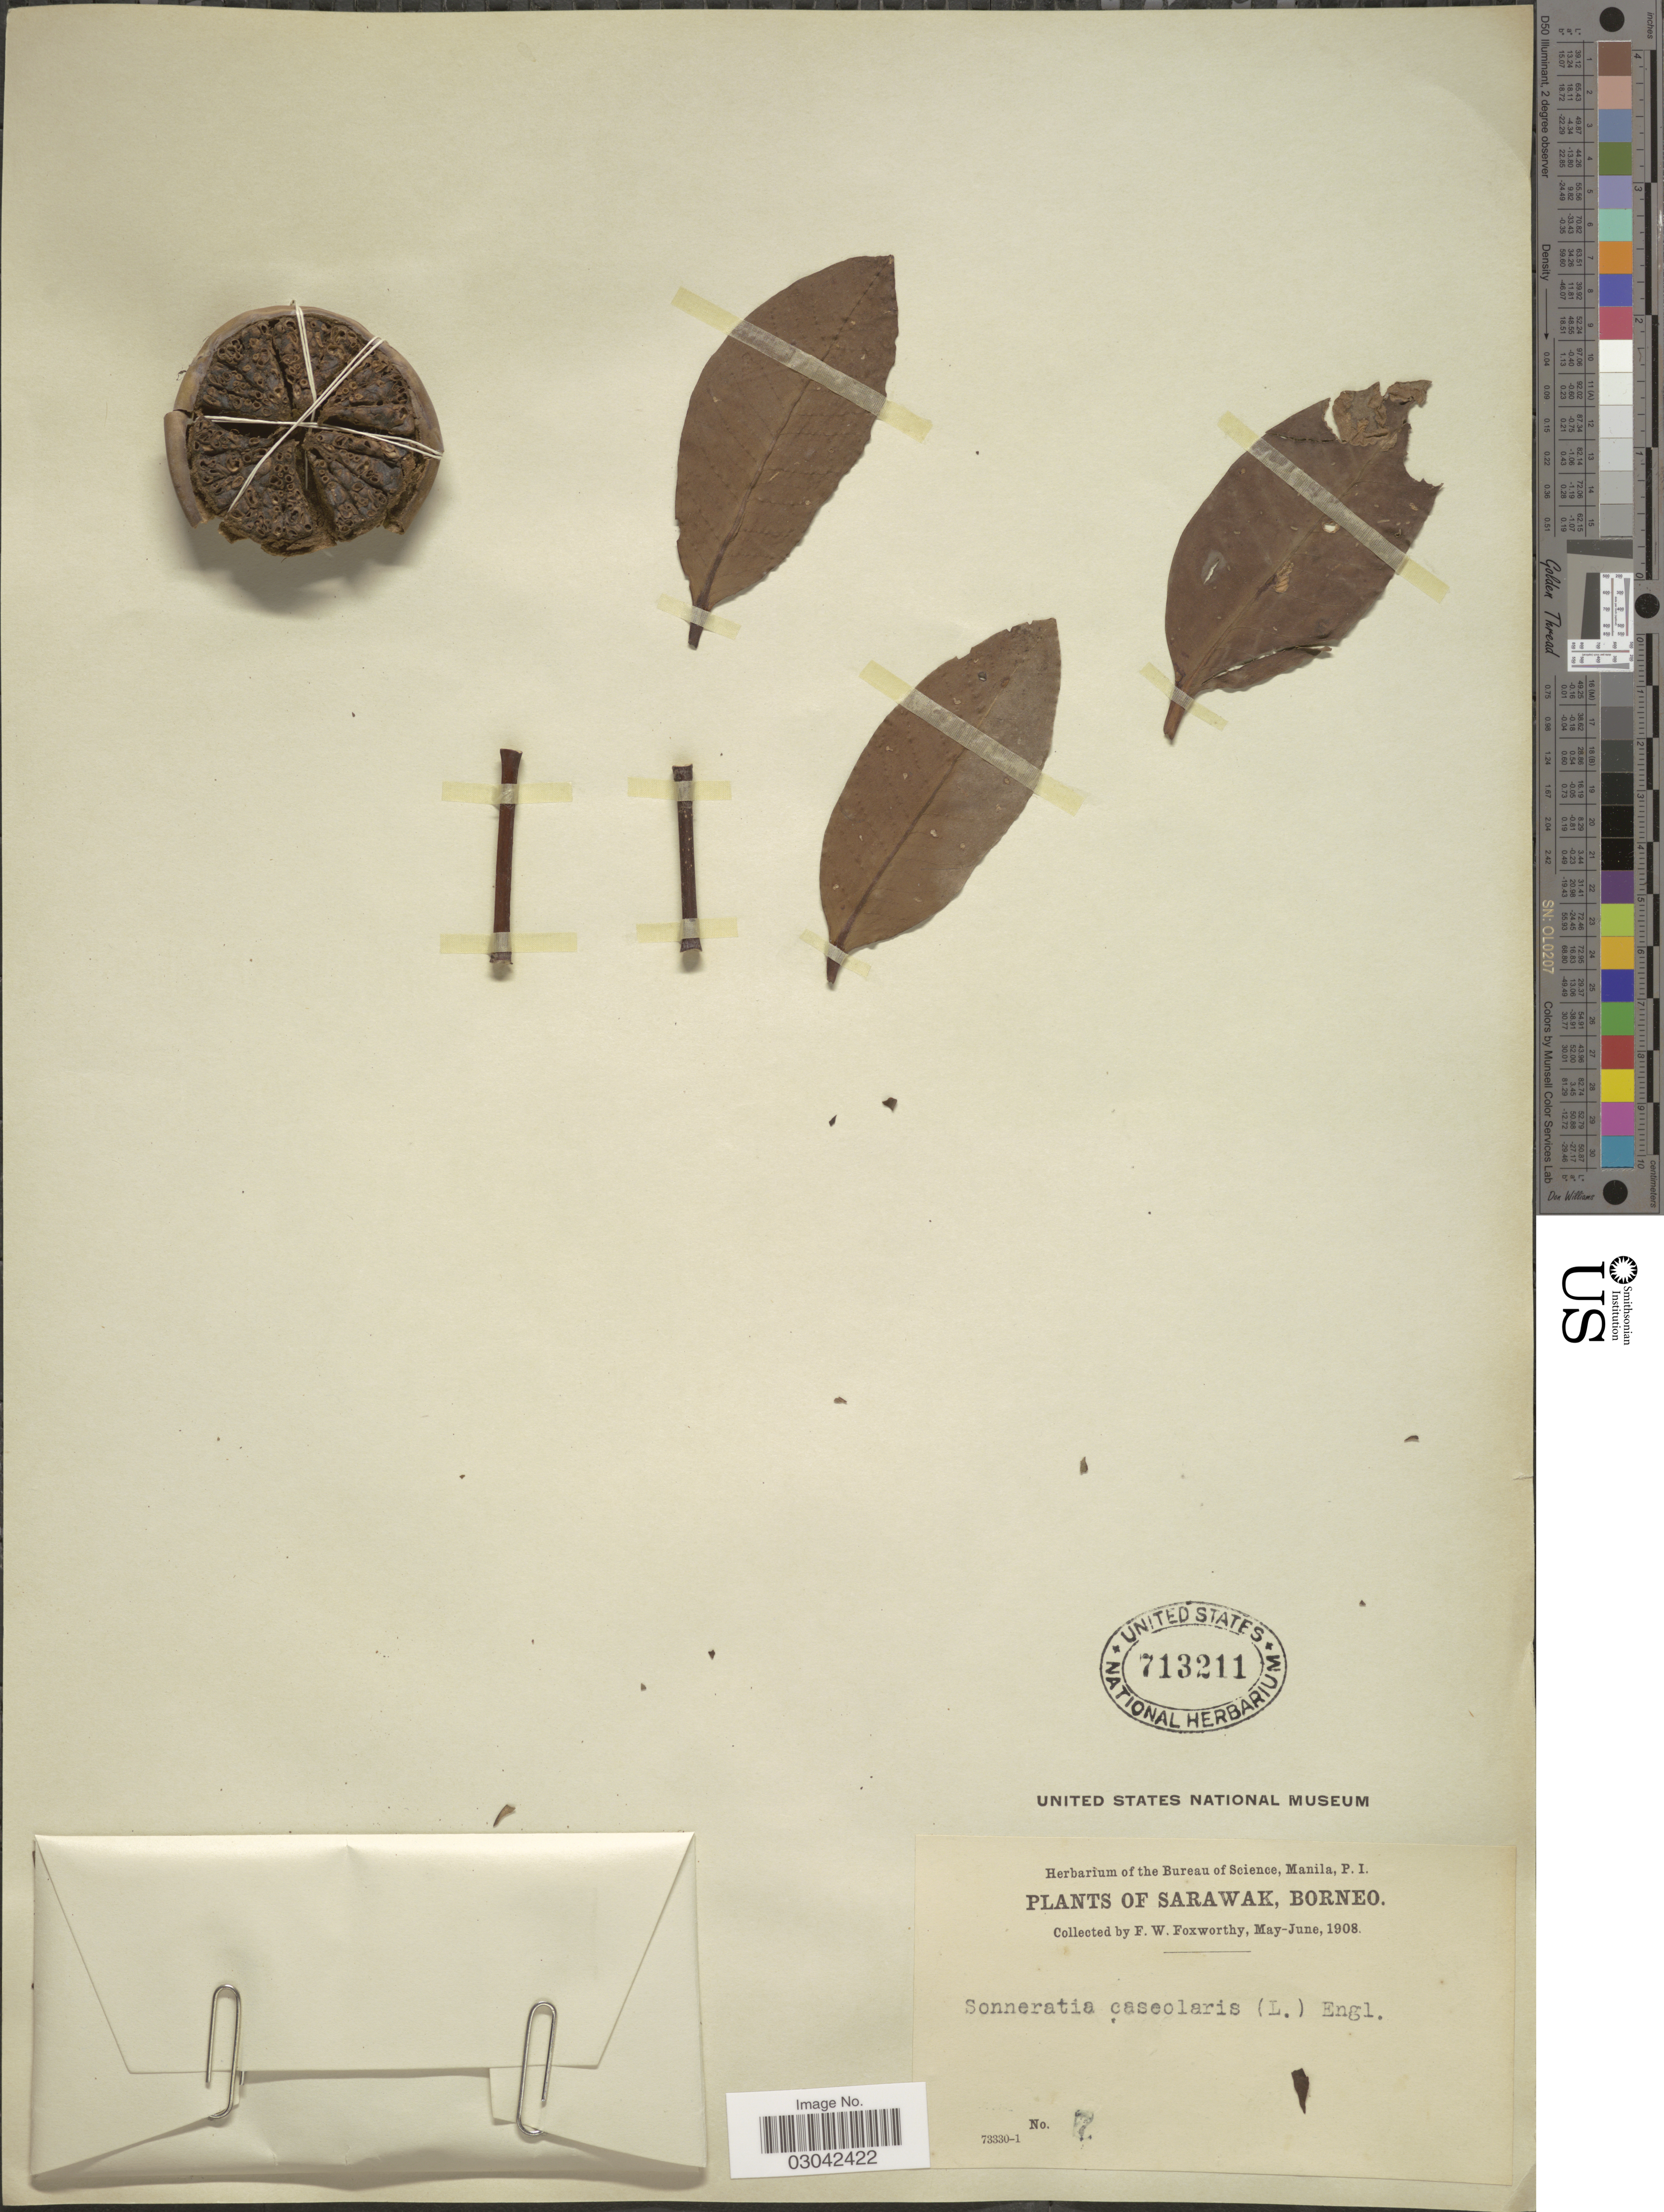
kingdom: Plantae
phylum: Tracheophyta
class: Magnoliopsida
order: Myrtales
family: Lythraceae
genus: Sonneratia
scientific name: Sonneratia caseolaris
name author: (L.) Engl.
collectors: F. W. Foxworthy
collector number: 7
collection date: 1908-05/1908-06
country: Malaysia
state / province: Sarawak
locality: Borneo.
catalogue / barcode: US 713211